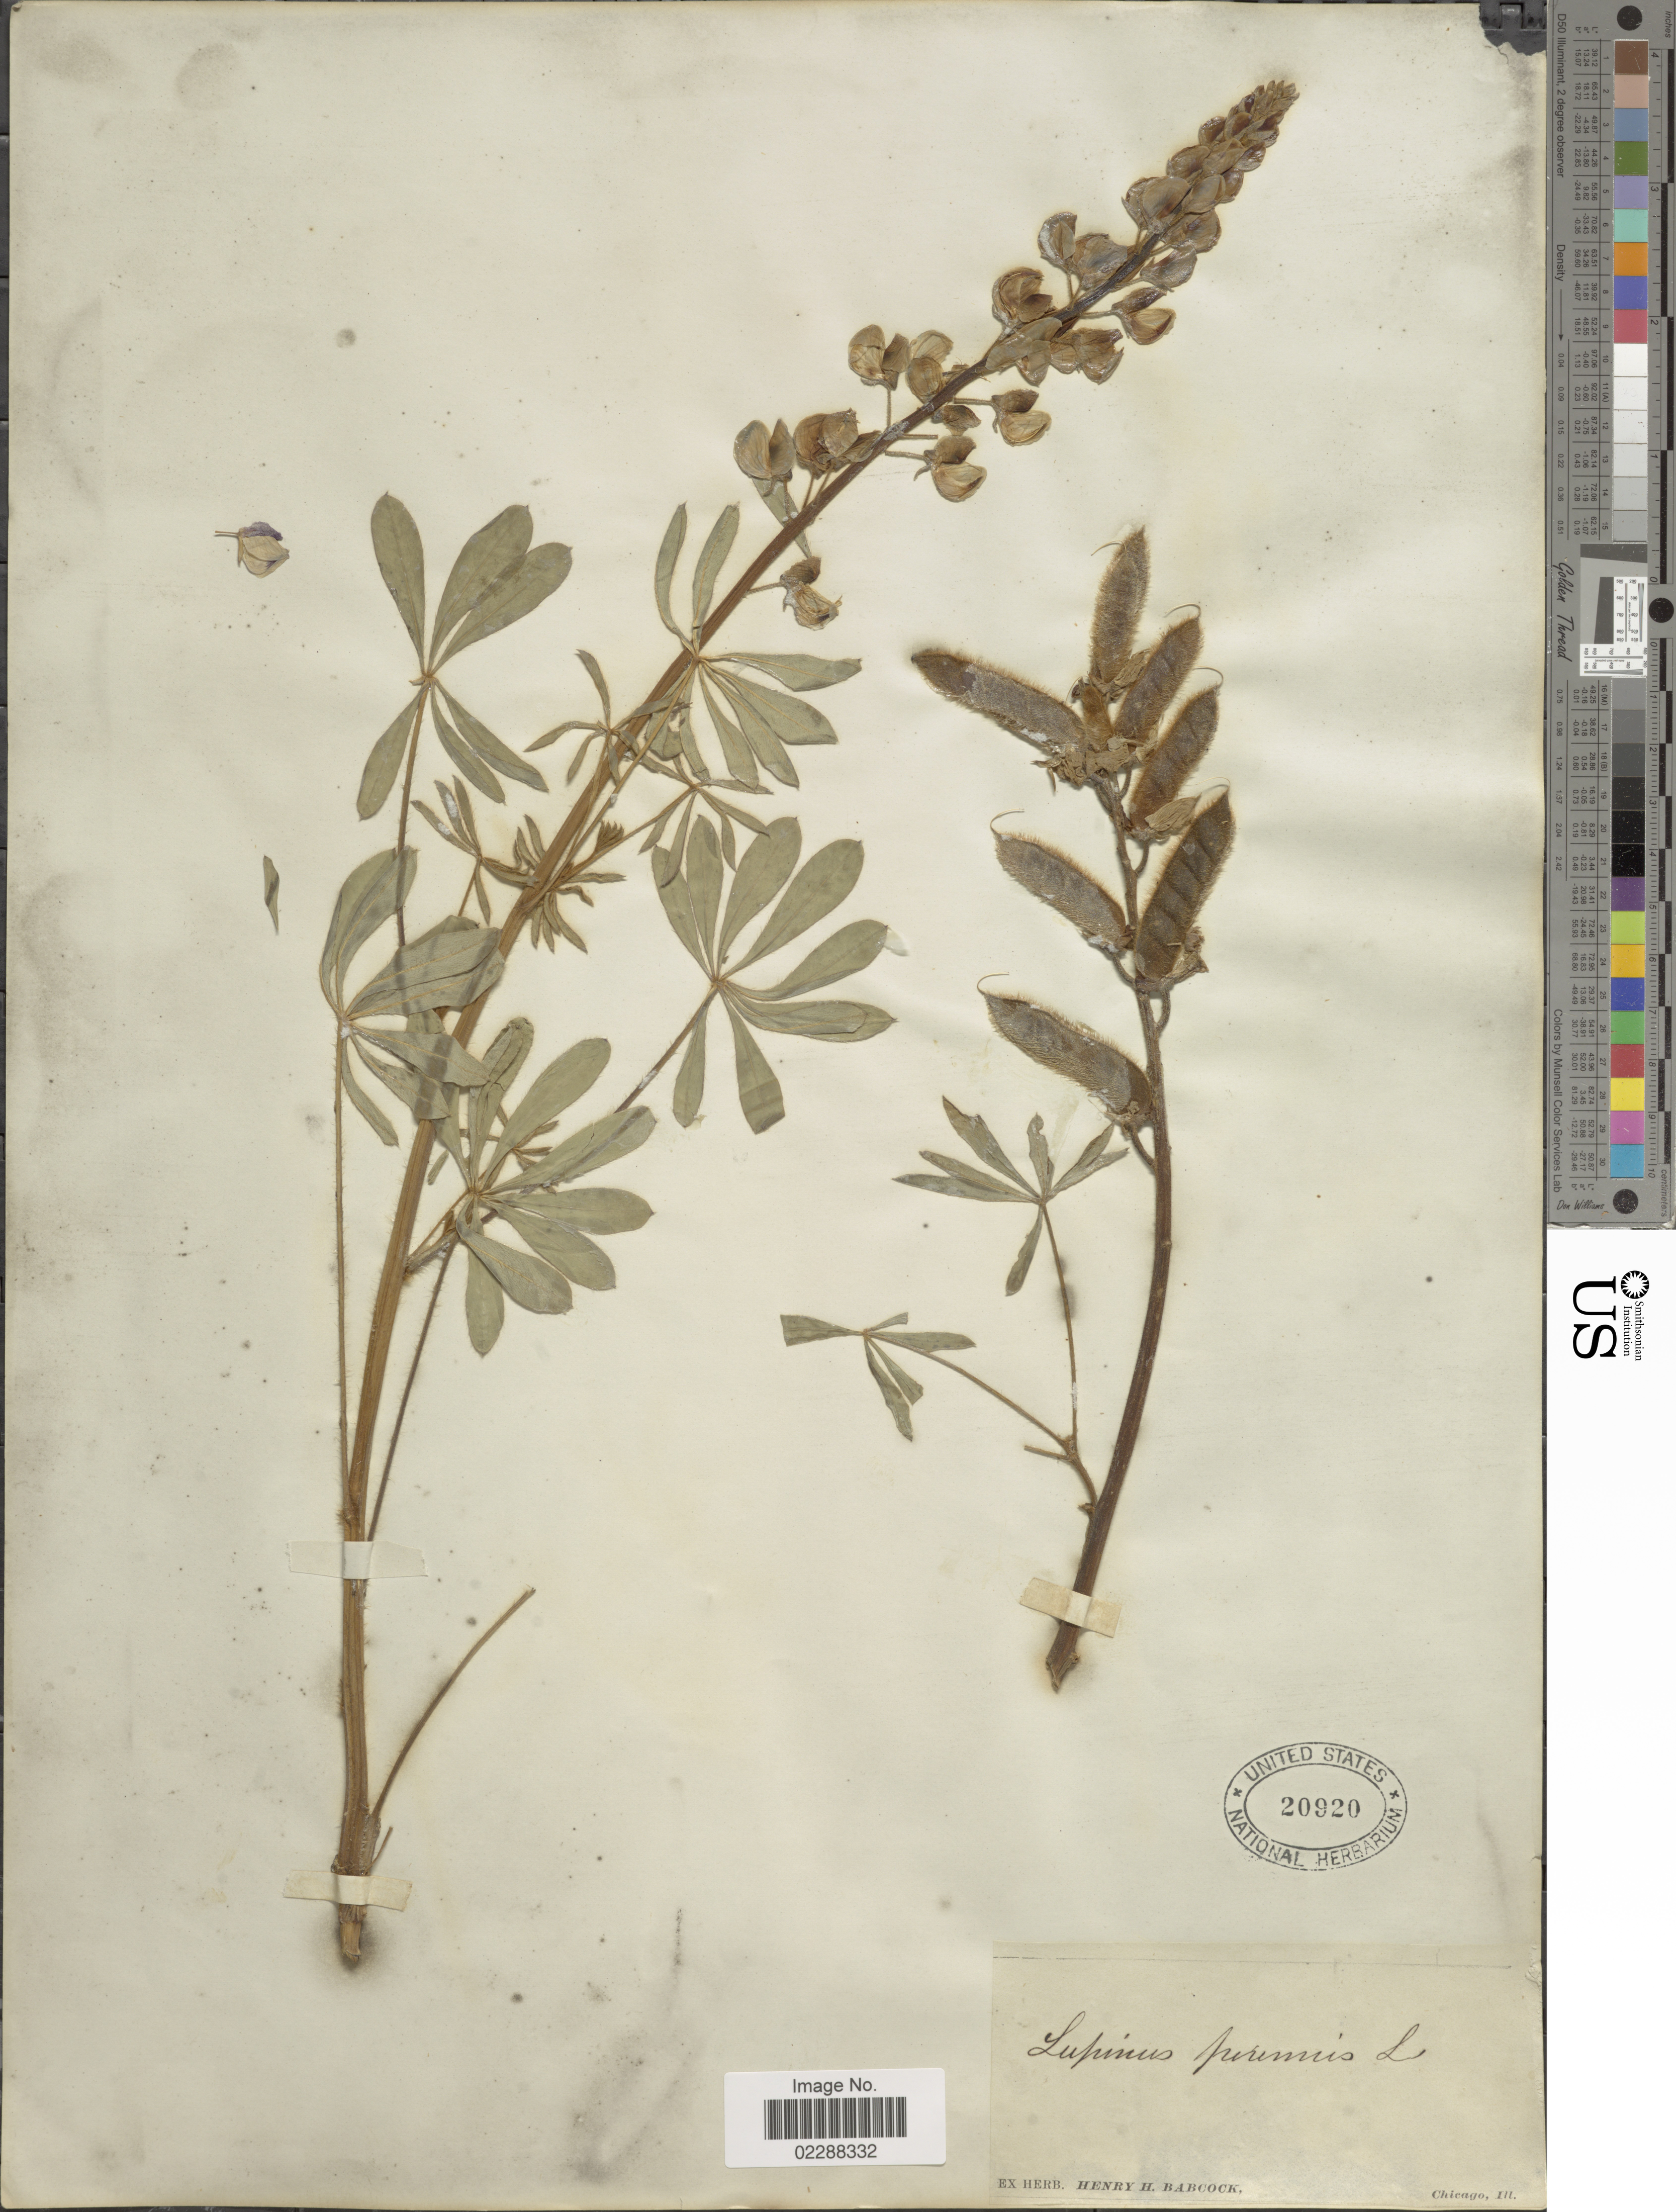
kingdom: Plantae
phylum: Tracheophyta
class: Magnoliopsida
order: Fabales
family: Fabaceae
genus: Lupinus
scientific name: Lupinus sp.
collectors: ex herb. Henry Homes Babcock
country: United States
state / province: Illinois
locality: Chicago III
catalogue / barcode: US 20920